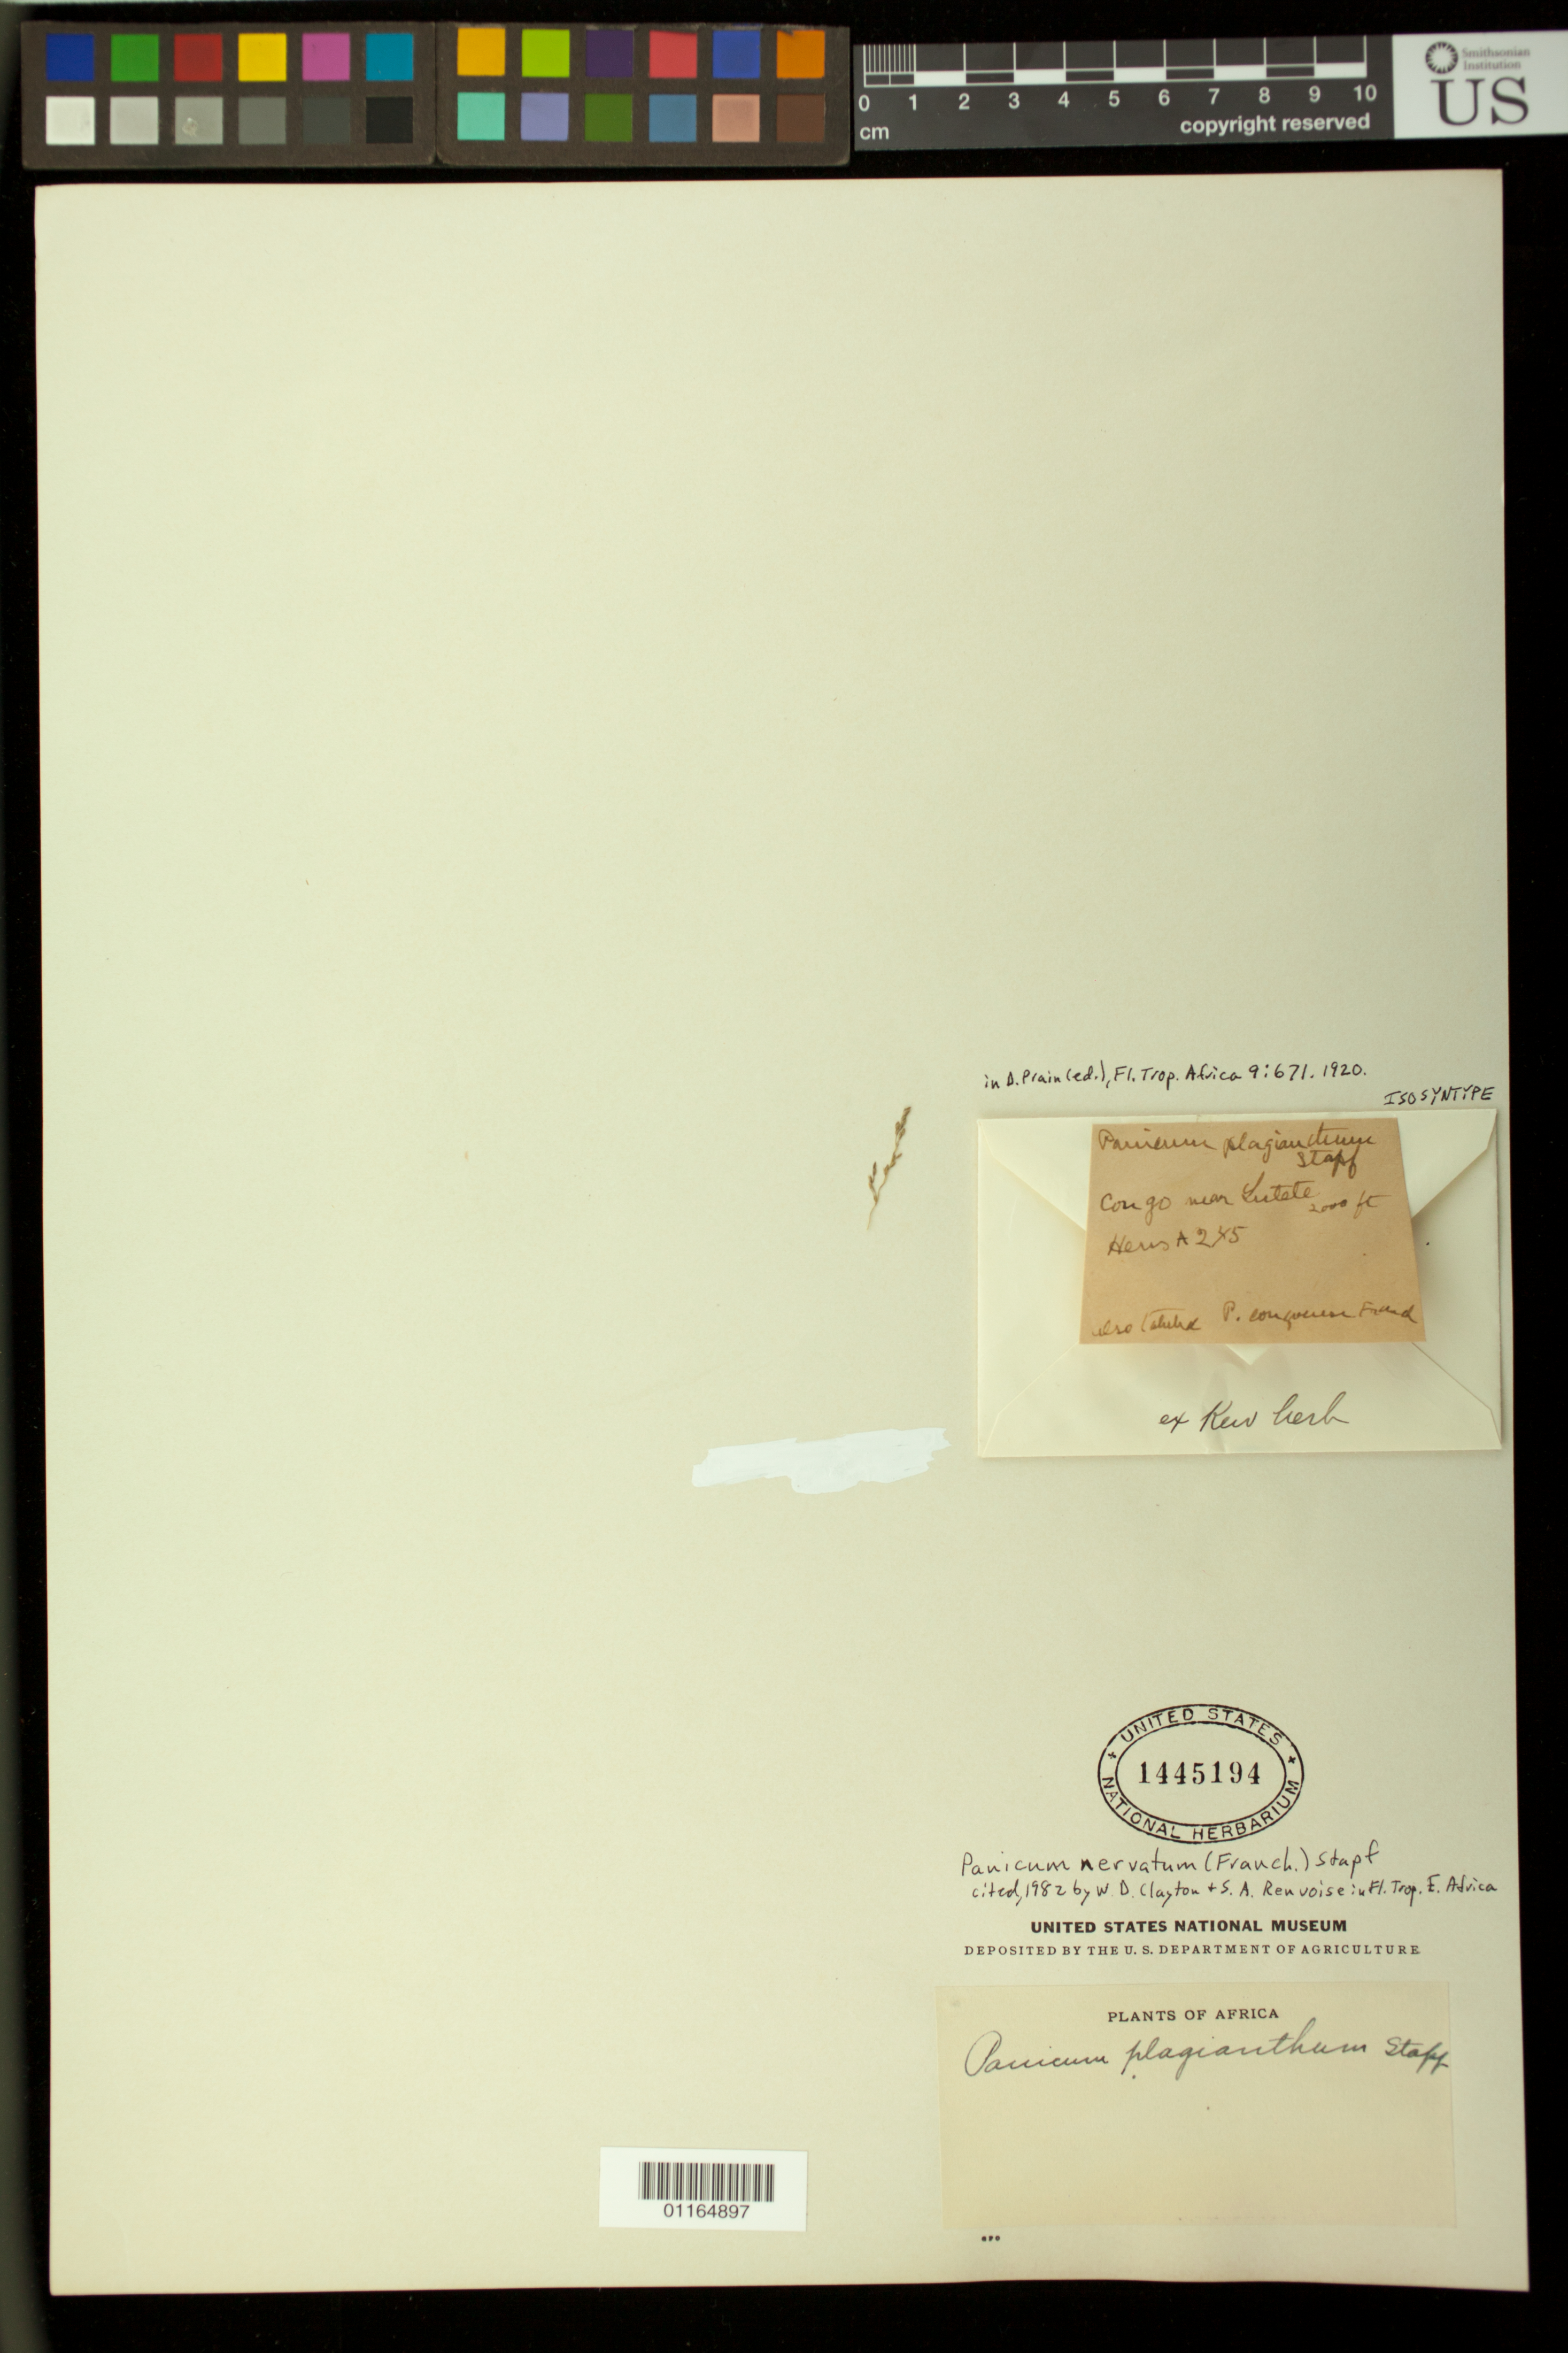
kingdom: Plantae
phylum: Tracheophyta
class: Liliopsida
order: Poales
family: Poaceae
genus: Panicum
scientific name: Panicum plagianthum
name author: Stapf in Prain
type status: Isosyntype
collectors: F. Hens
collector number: A 245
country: Congo, Democratic Republic of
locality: Congo near Lutete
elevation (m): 610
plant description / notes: Fragmentary material of type specimen ex herb. Kew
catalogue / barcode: US 1445194